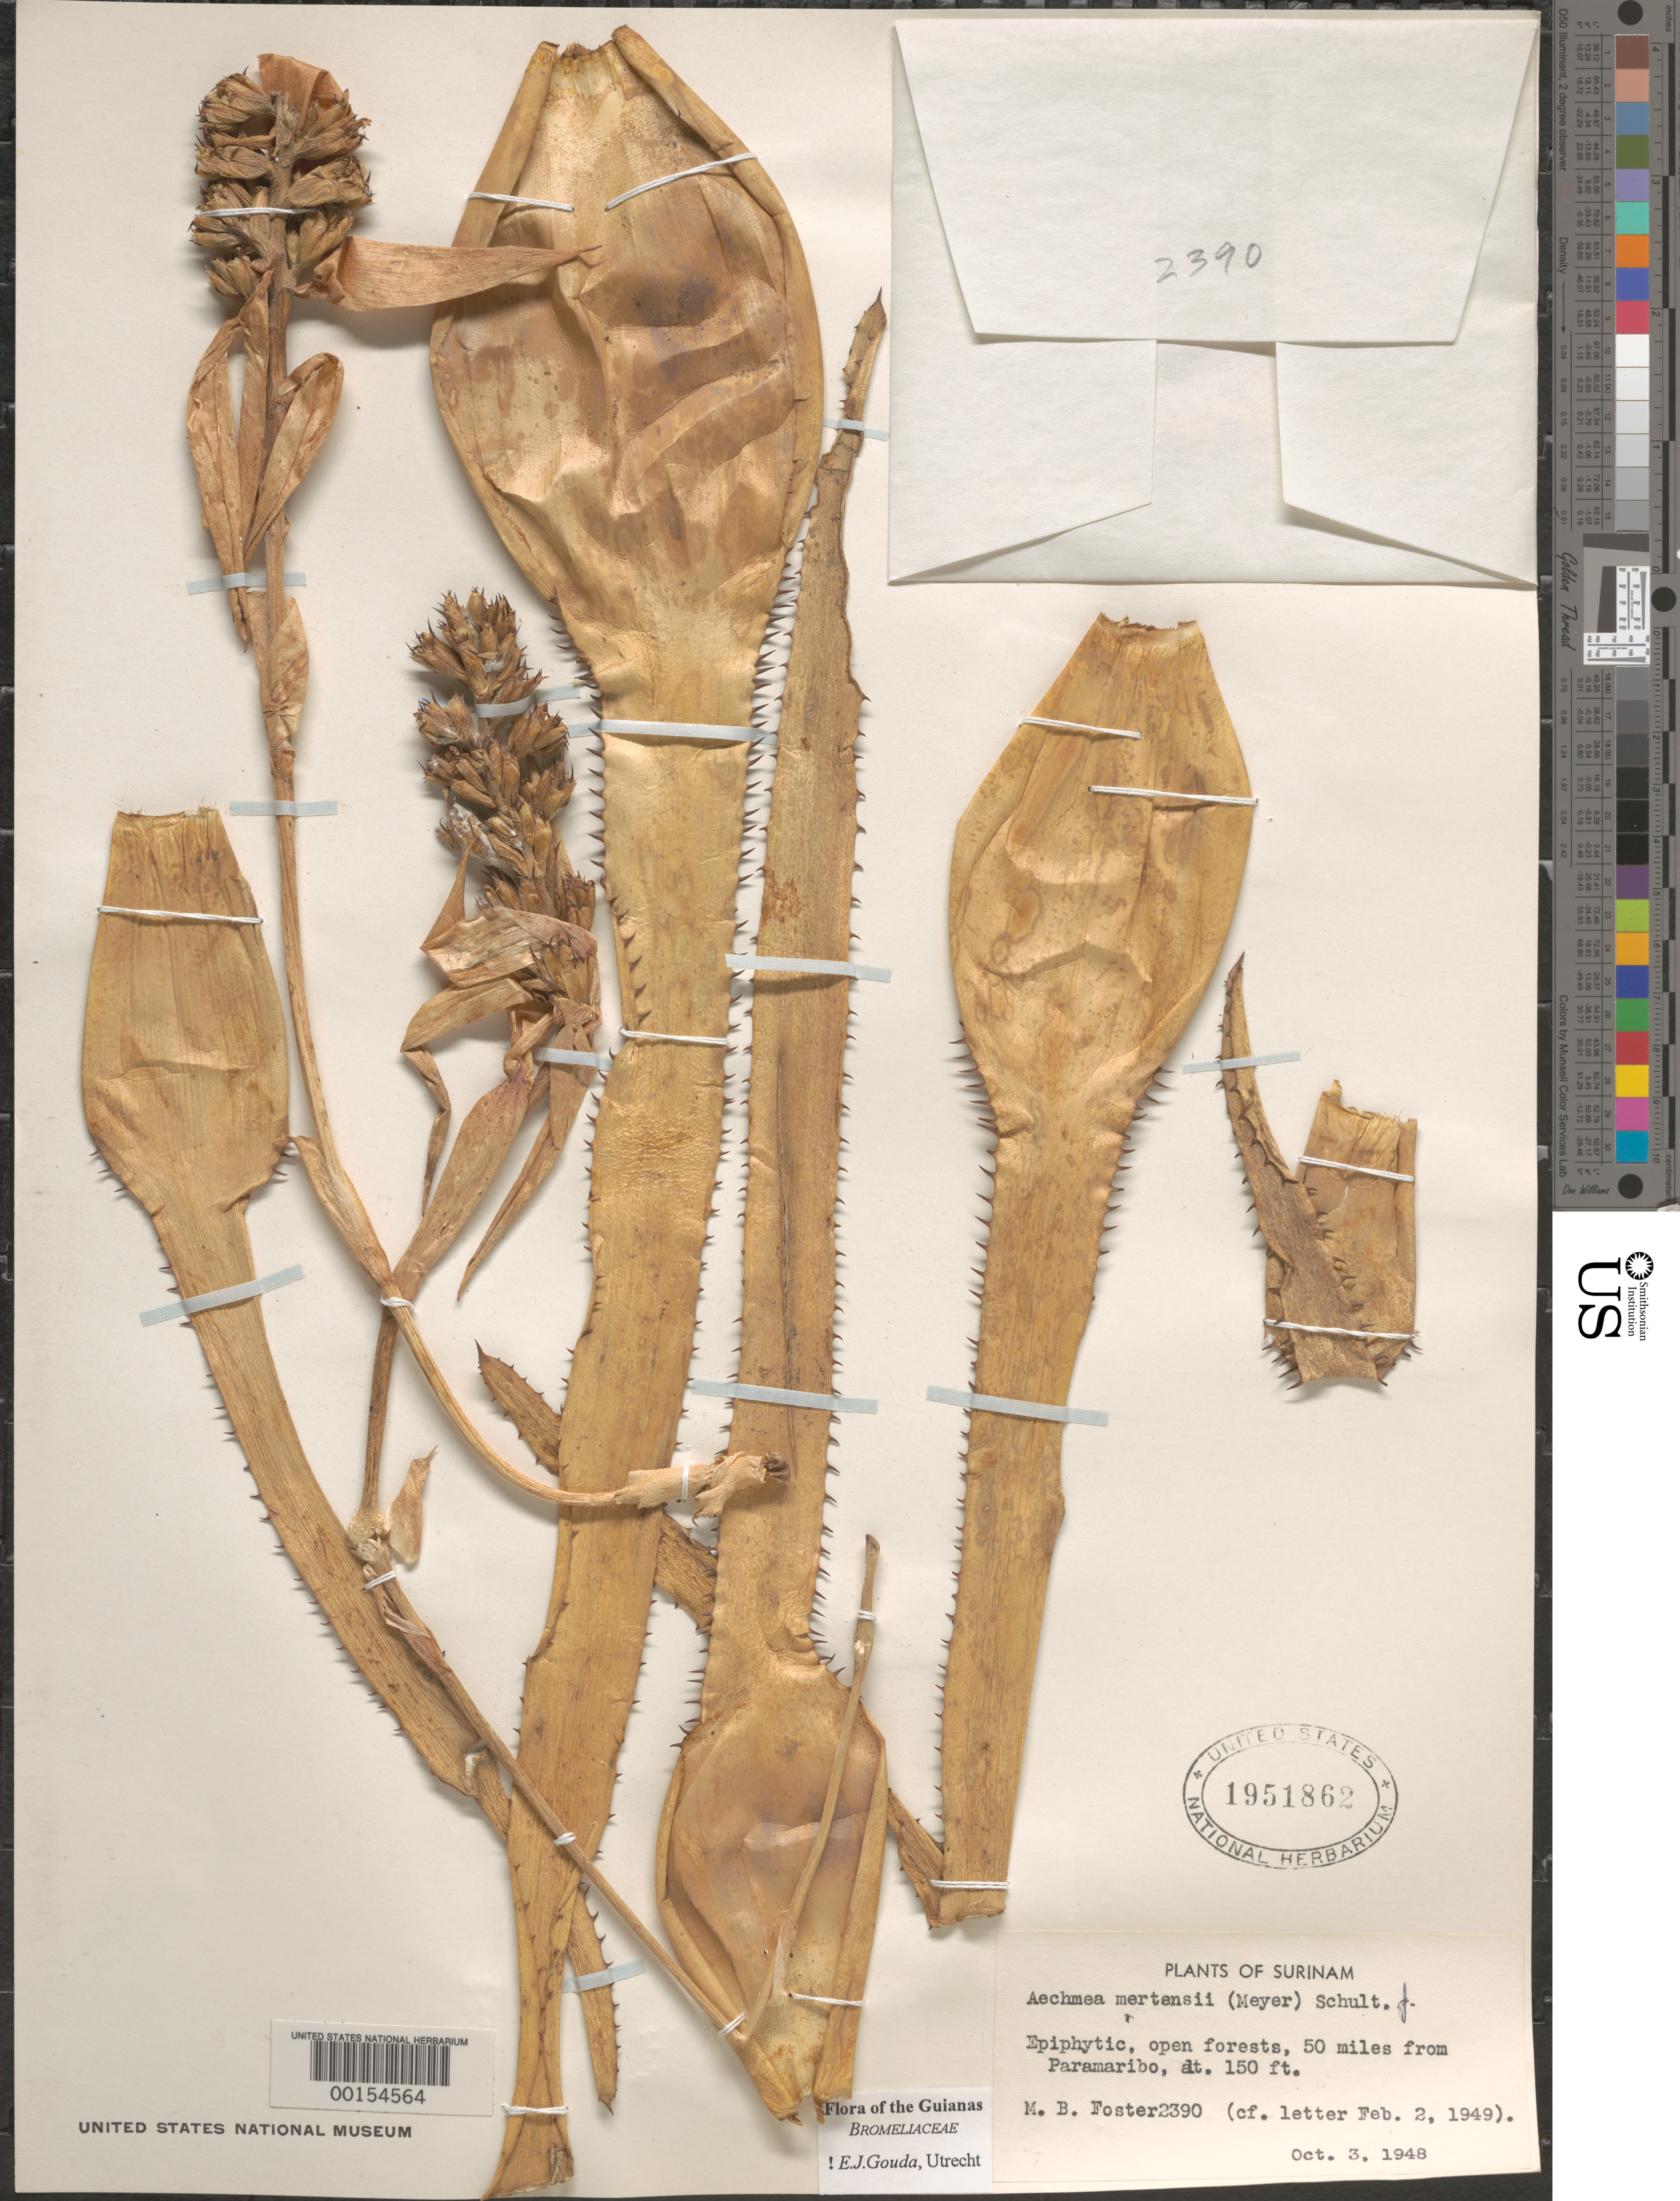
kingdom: Plantae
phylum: Tracheophyta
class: Liliopsida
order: Poales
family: Bromeliaceae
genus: Aechmea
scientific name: Aechmea mertensii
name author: (G. Mey.) Schult. & Schult. f.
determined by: Gouda, E. J.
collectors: M. B. Foster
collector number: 2390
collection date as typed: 3-Oct-48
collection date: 1948-10-03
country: Suriname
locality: Paramaribo, 50 mi. from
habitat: Open forests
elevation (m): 45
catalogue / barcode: US 1951862